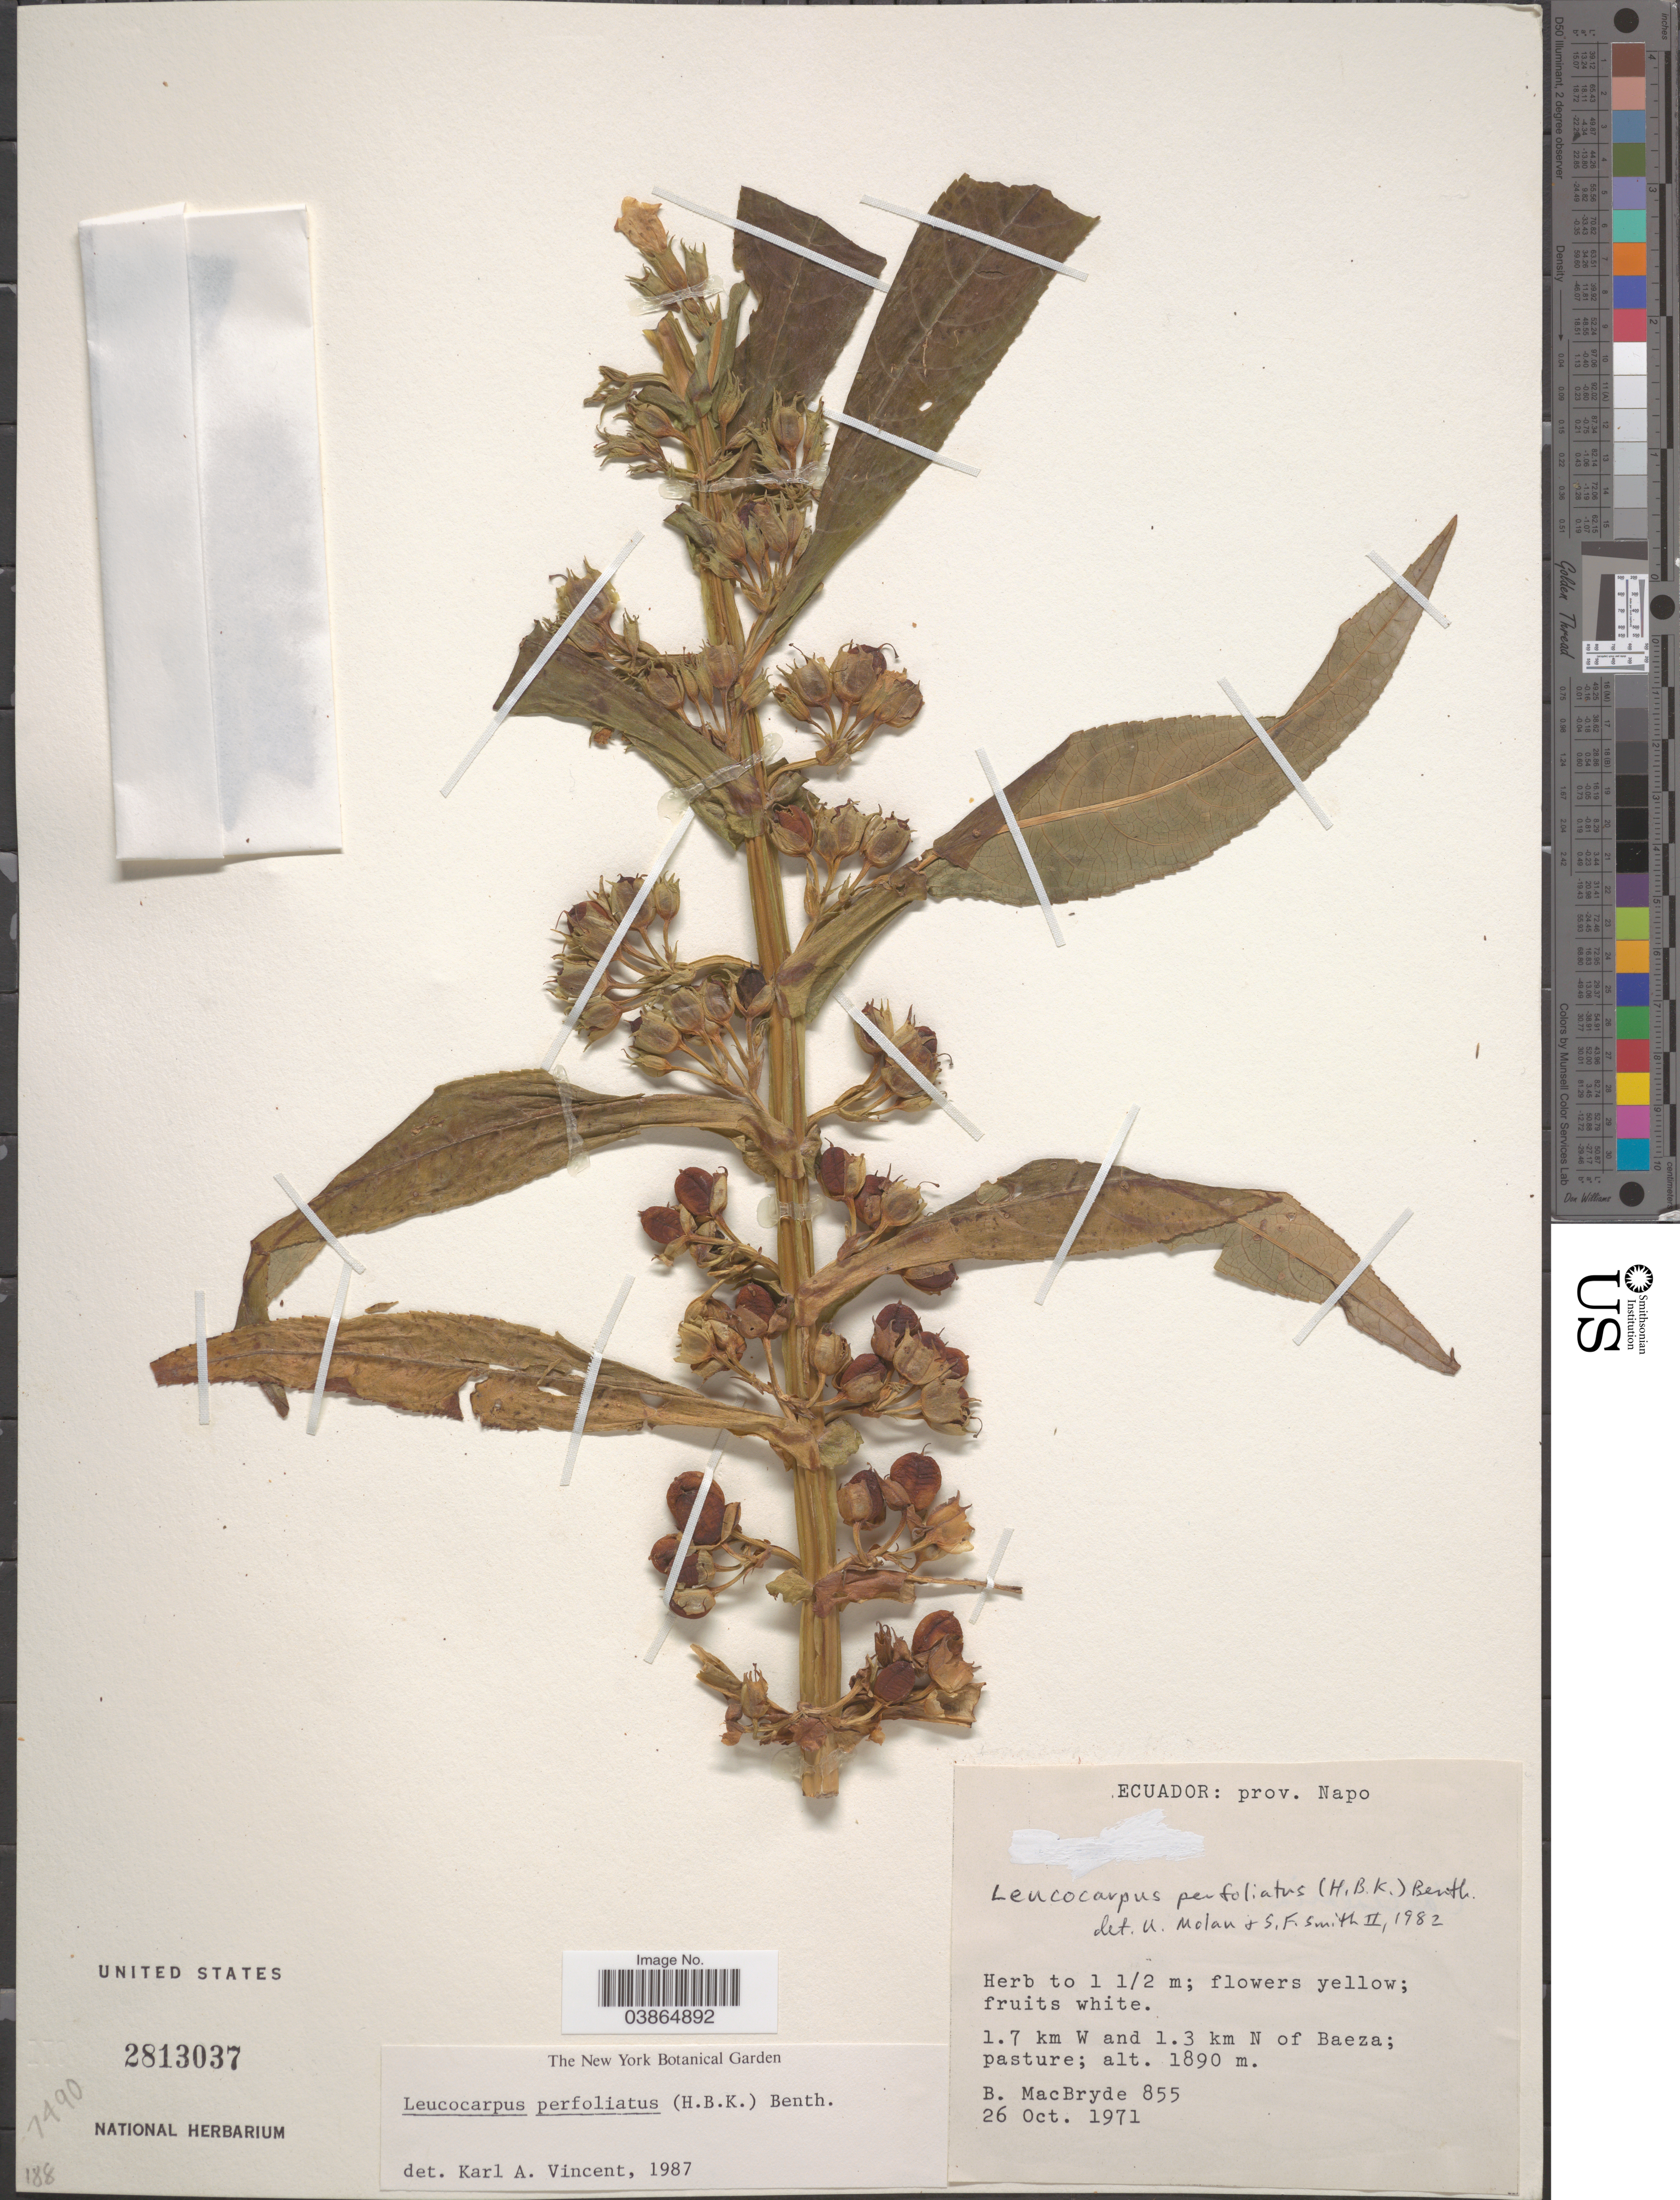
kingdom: Plantae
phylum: Tracheophyta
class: Magnoliopsida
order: Lamiales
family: Phrymaceae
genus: Leucocarpus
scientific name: Leucocarpus perfoliatus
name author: (Kunth) Benth.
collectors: B. MacBryde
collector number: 855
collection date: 1971-10-26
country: Ecuador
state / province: Napo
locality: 1.7 km W and 1.3 km N of Baeza.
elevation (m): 1890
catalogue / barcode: US 2813037